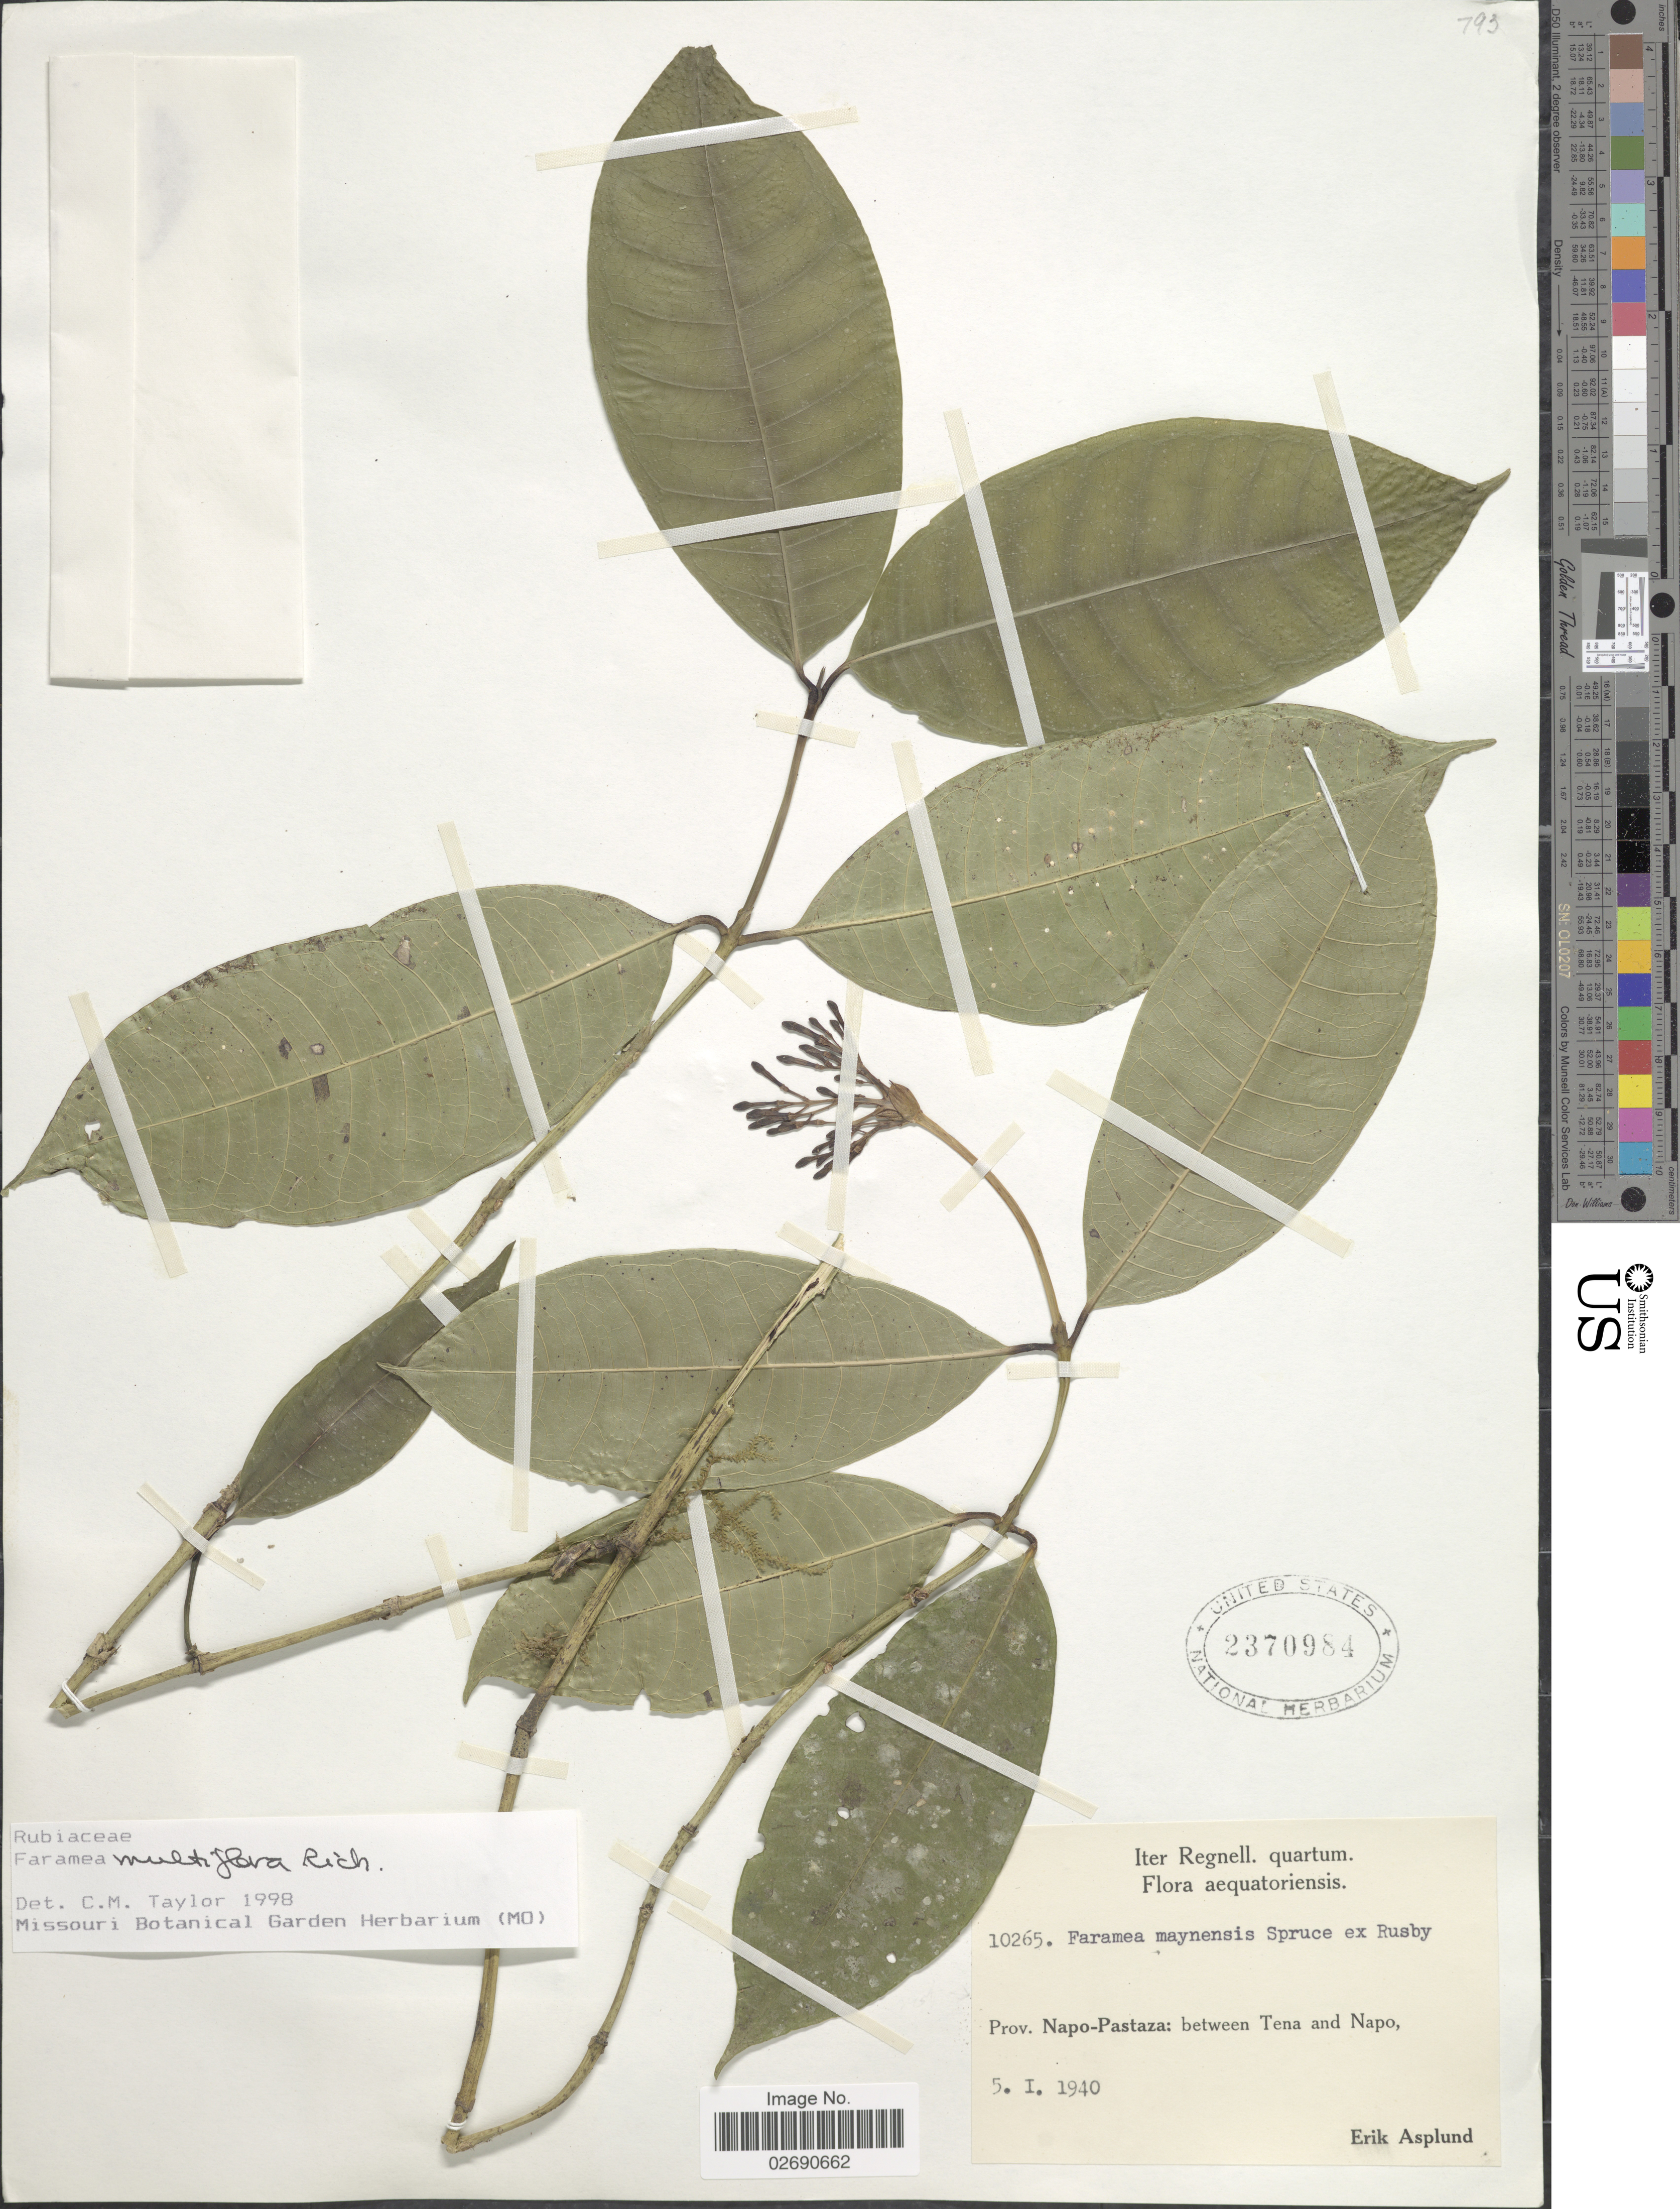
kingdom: Plantae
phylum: Tracheophyta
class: Magnoliopsida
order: Gentianales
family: Rubiaceae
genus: Faramea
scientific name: Faramea multiflora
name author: A. Rich. ex DC.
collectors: E. Asplund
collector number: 10265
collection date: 1940-01-05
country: Ecuador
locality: Prov. Napo-Pastaza: between Tena and Napo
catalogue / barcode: US 2370984